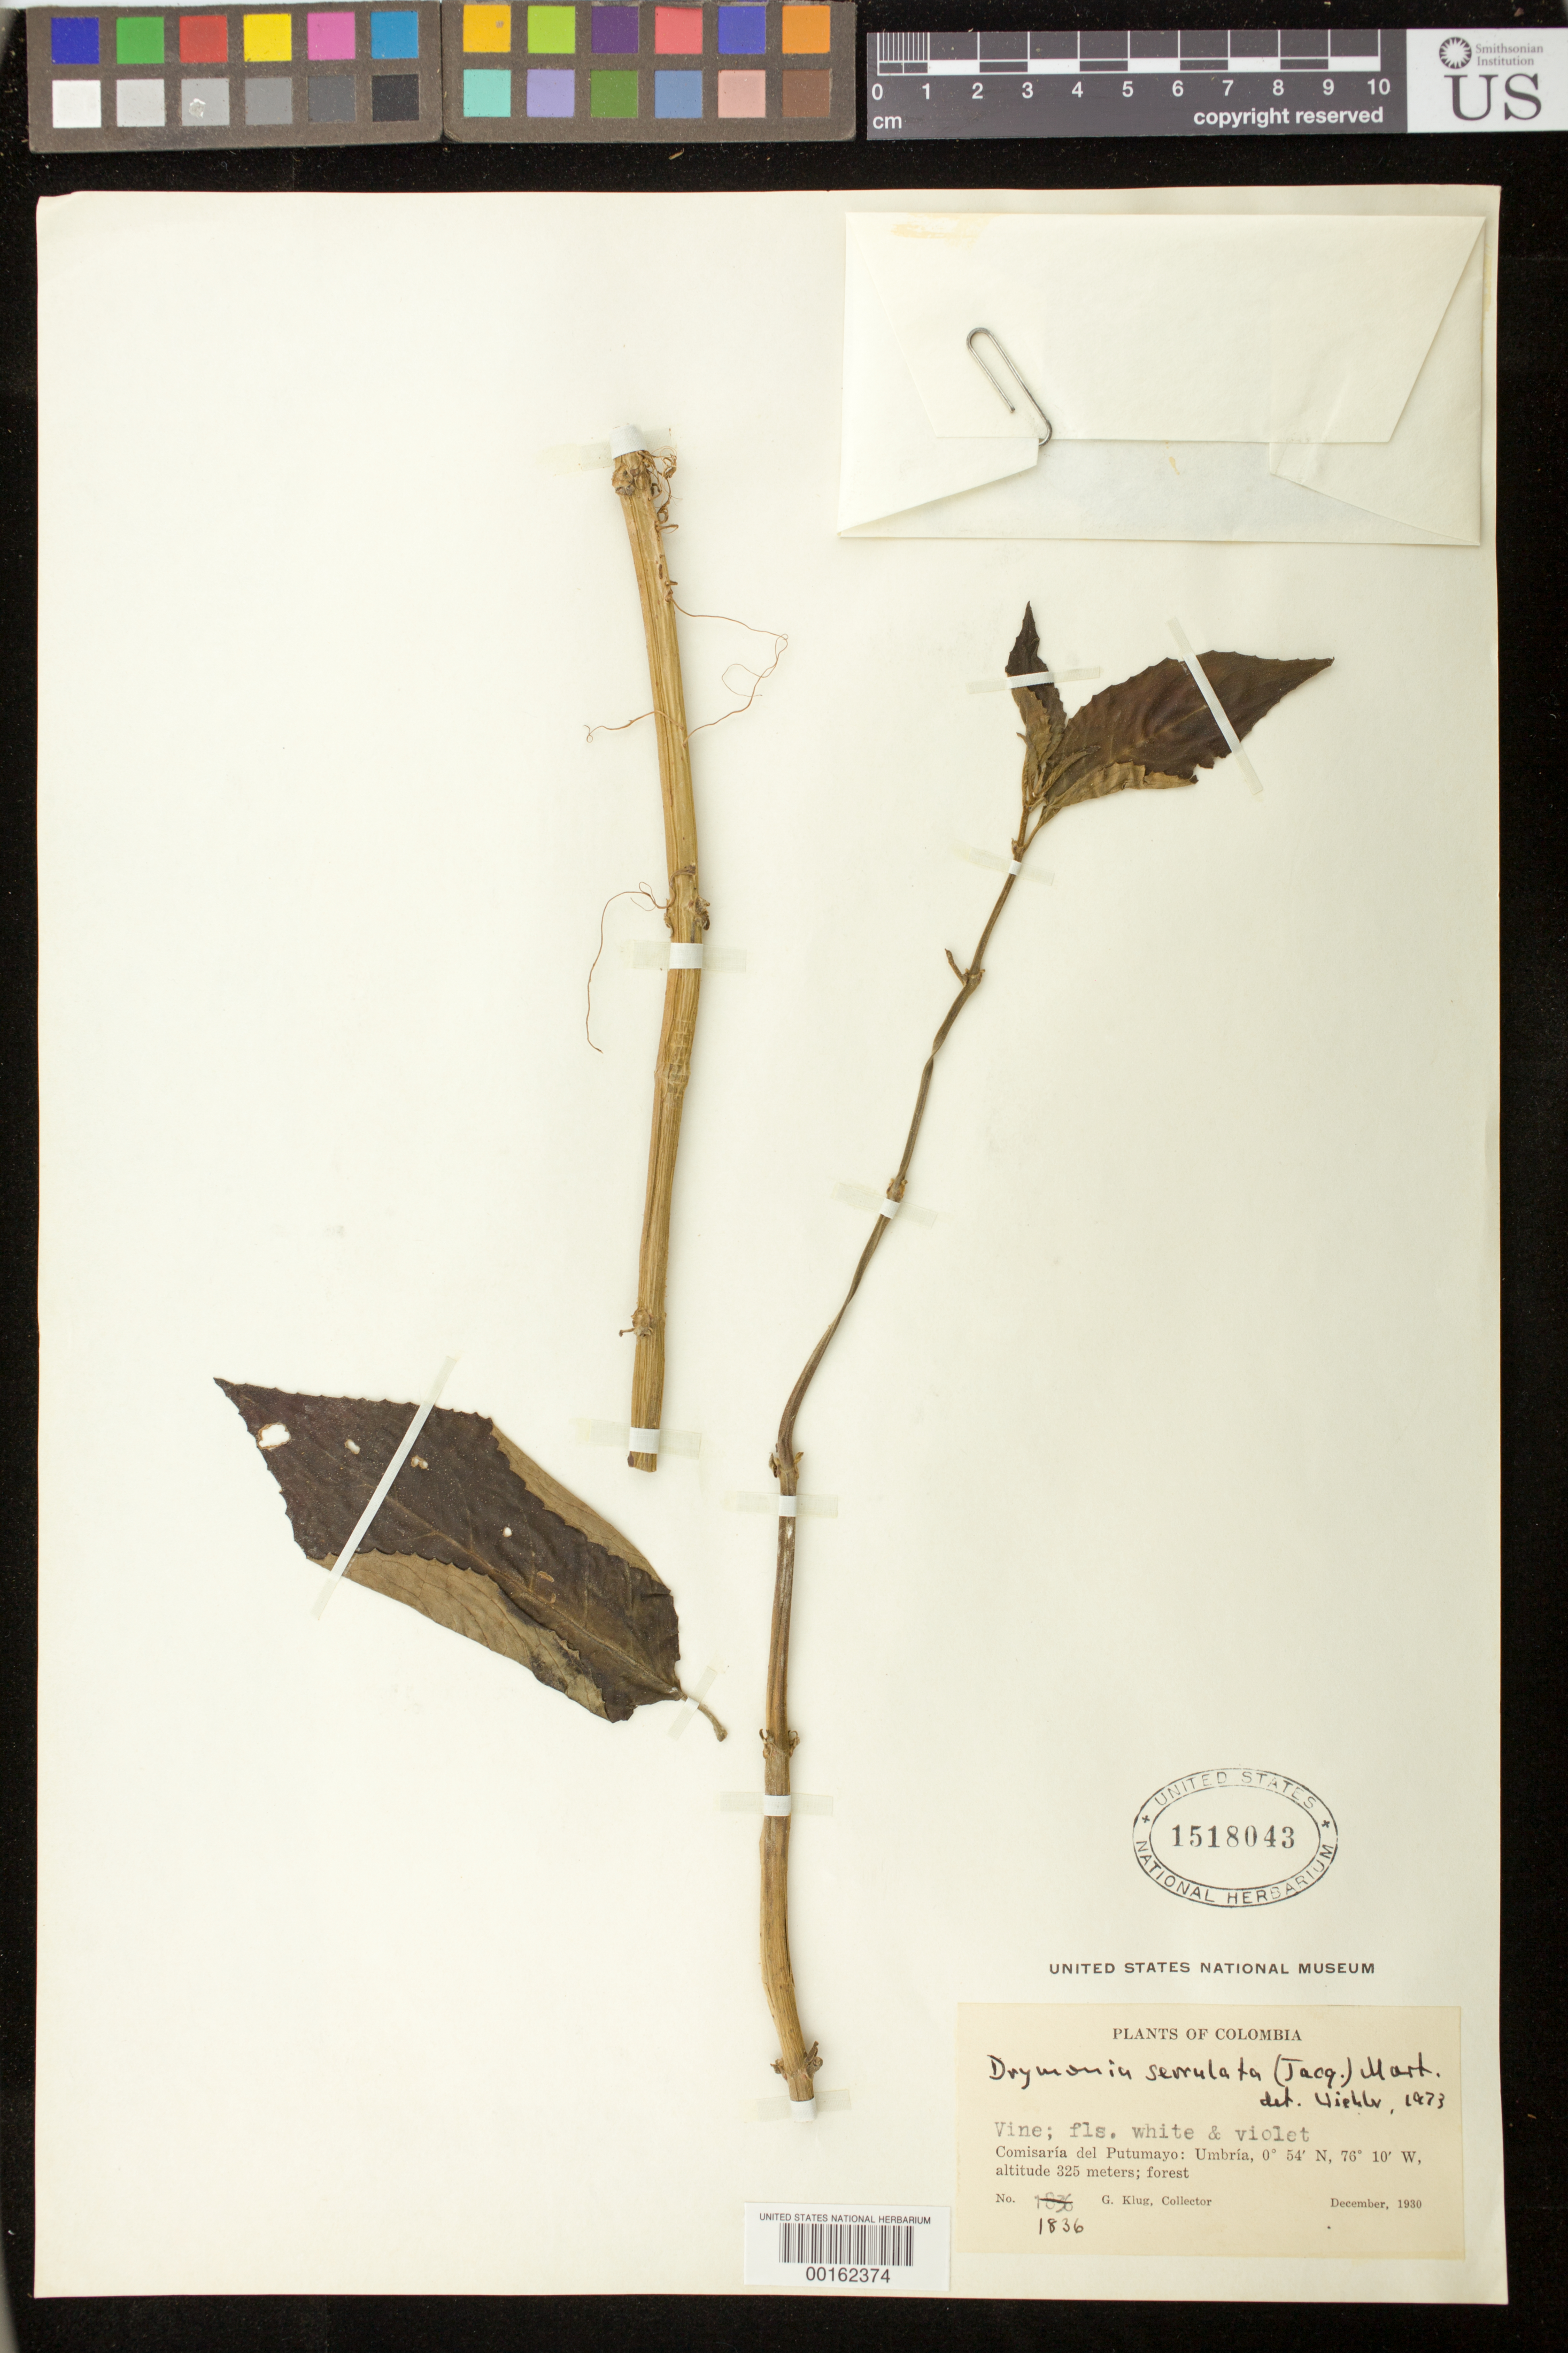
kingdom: Plantae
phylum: Tracheophyta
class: Magnoliopsida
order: Lamiales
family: Gesneriaceae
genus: Drymonia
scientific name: Drymonia serrulata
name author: (Jacq.) Mart.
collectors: G. Klug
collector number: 1836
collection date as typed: Dec 1930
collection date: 1930-12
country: Colombia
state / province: Putumayo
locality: Umbria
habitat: Forest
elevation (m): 325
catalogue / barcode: US 1518043